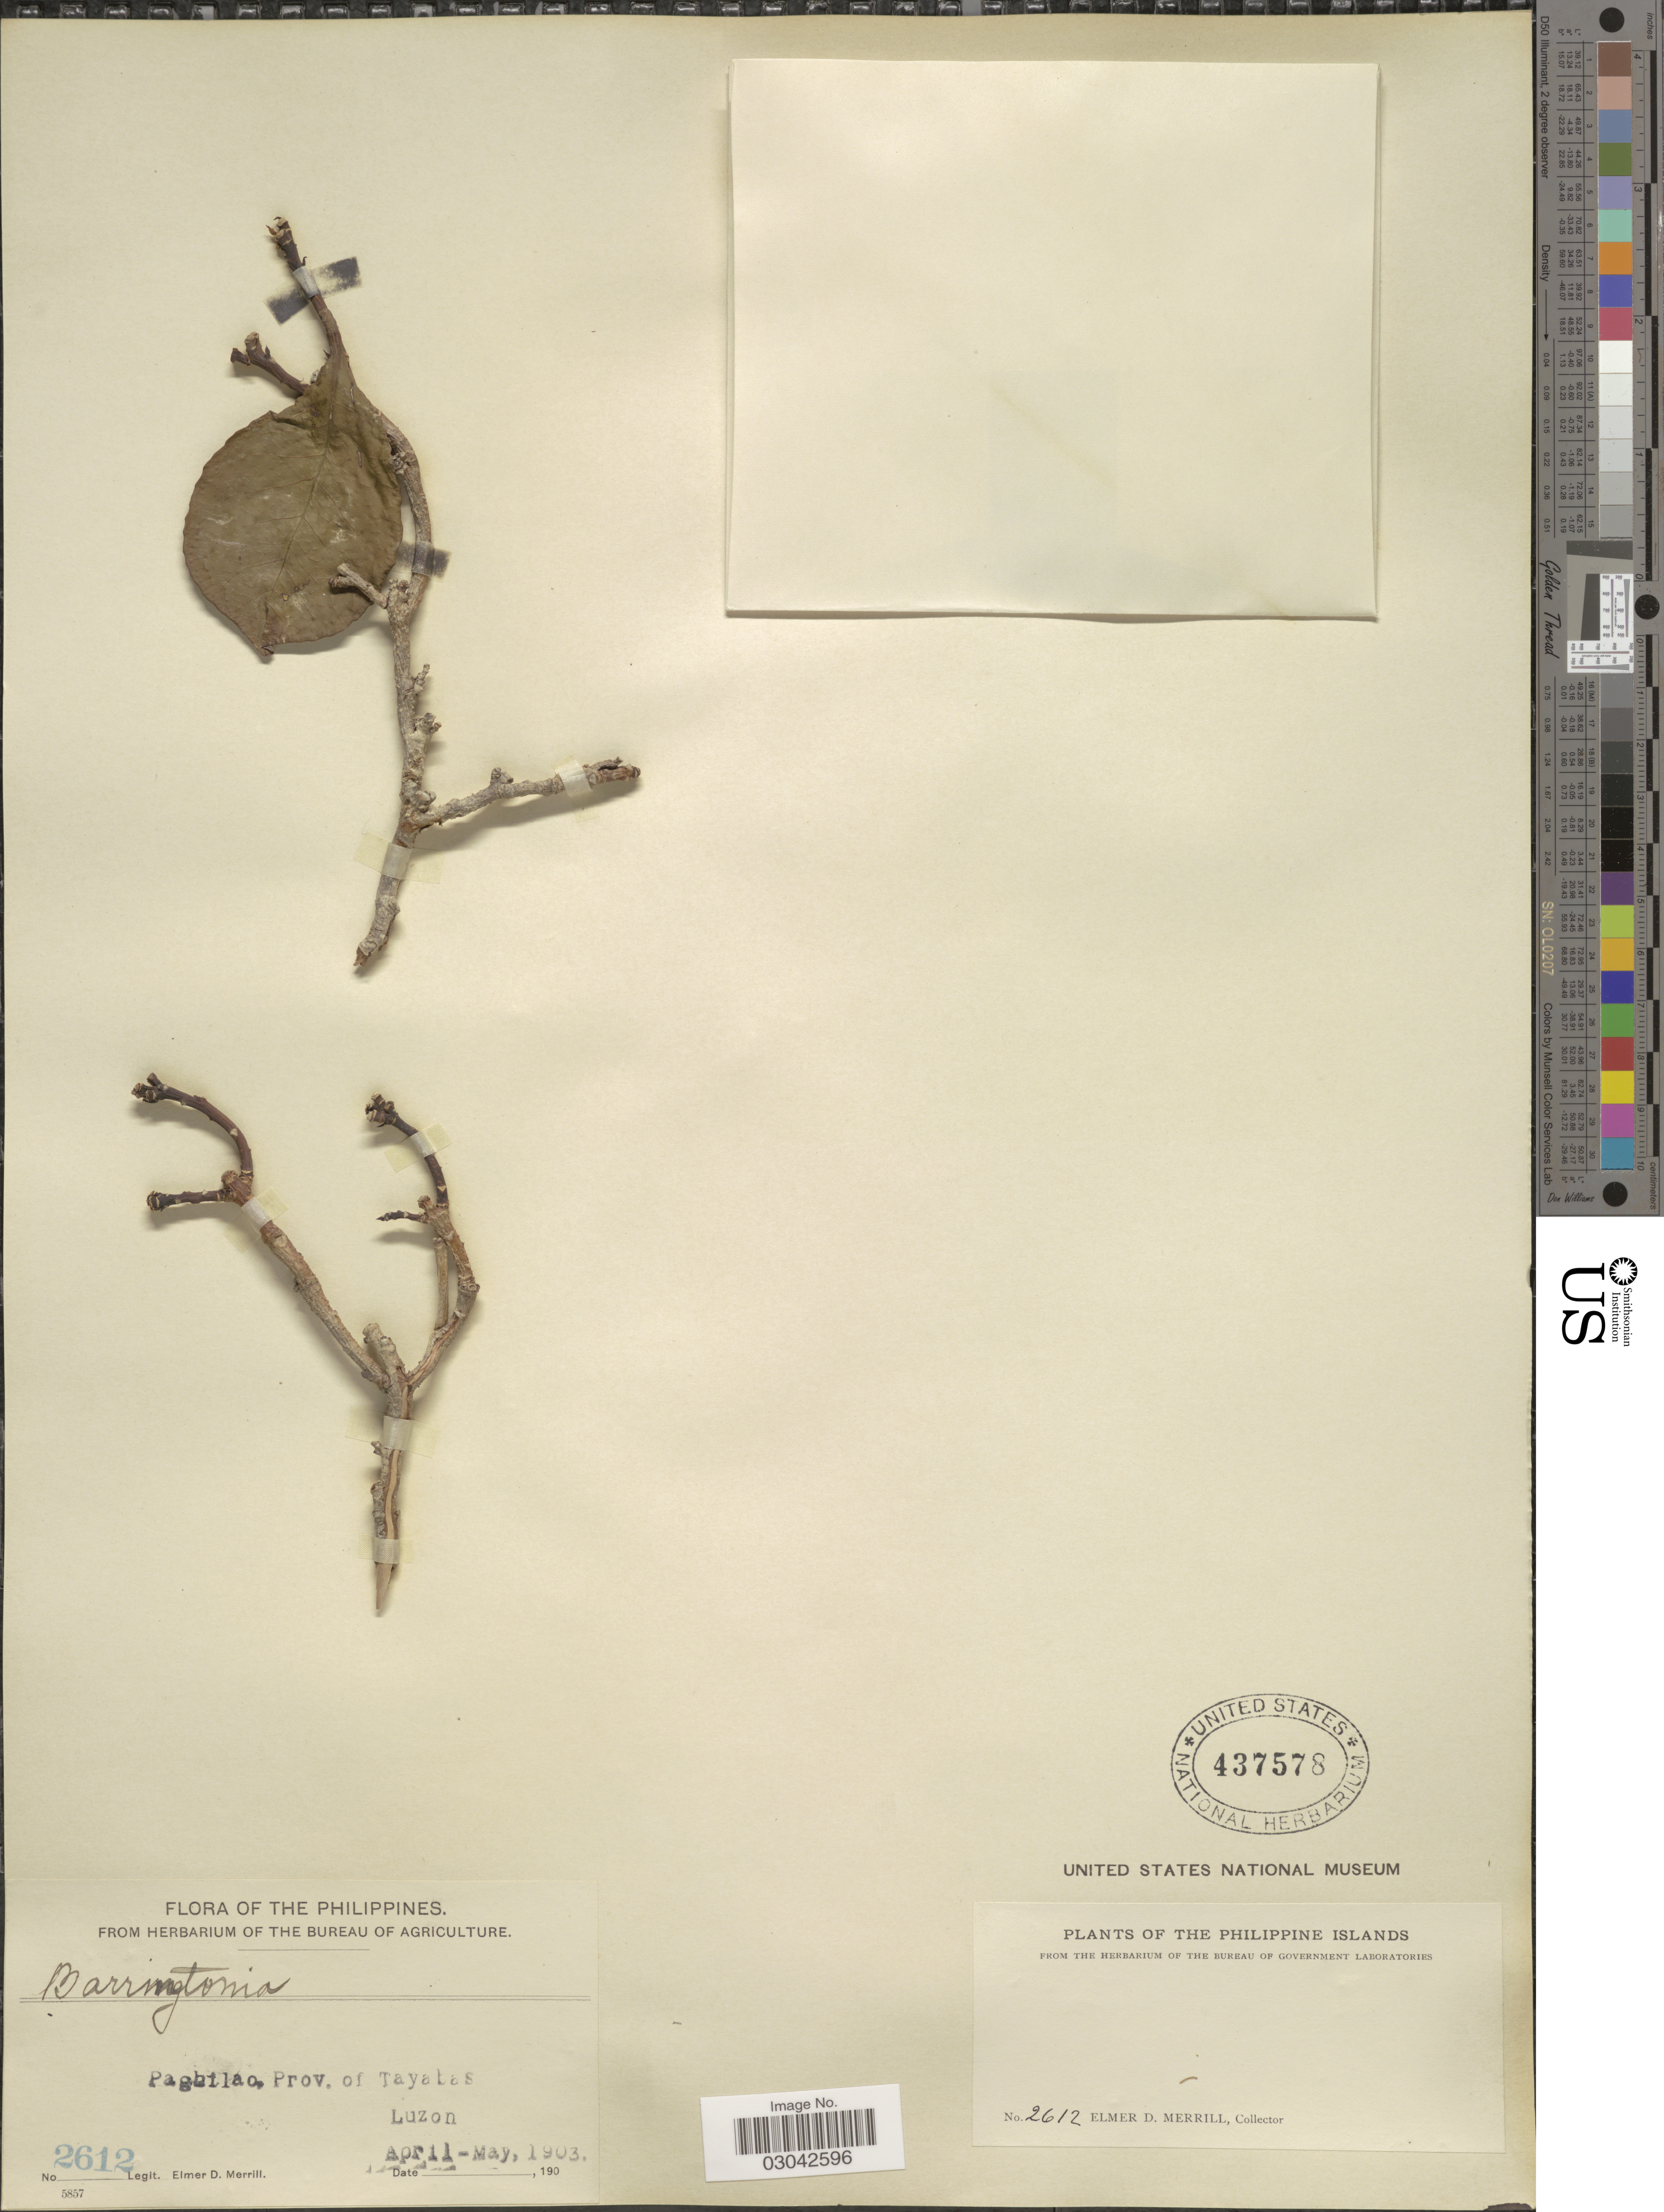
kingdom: Plantae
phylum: Tracheophyta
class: Magnoliopsida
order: Ericales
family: Lecythidaceae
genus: Planchonia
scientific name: Planchonia spectabilis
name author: Merr.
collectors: E. D. Merrill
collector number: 2612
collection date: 1903-04/1903-05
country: Philippines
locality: Pagbilao, Prov. of Tayabas, Luzon.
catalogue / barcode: US 437578